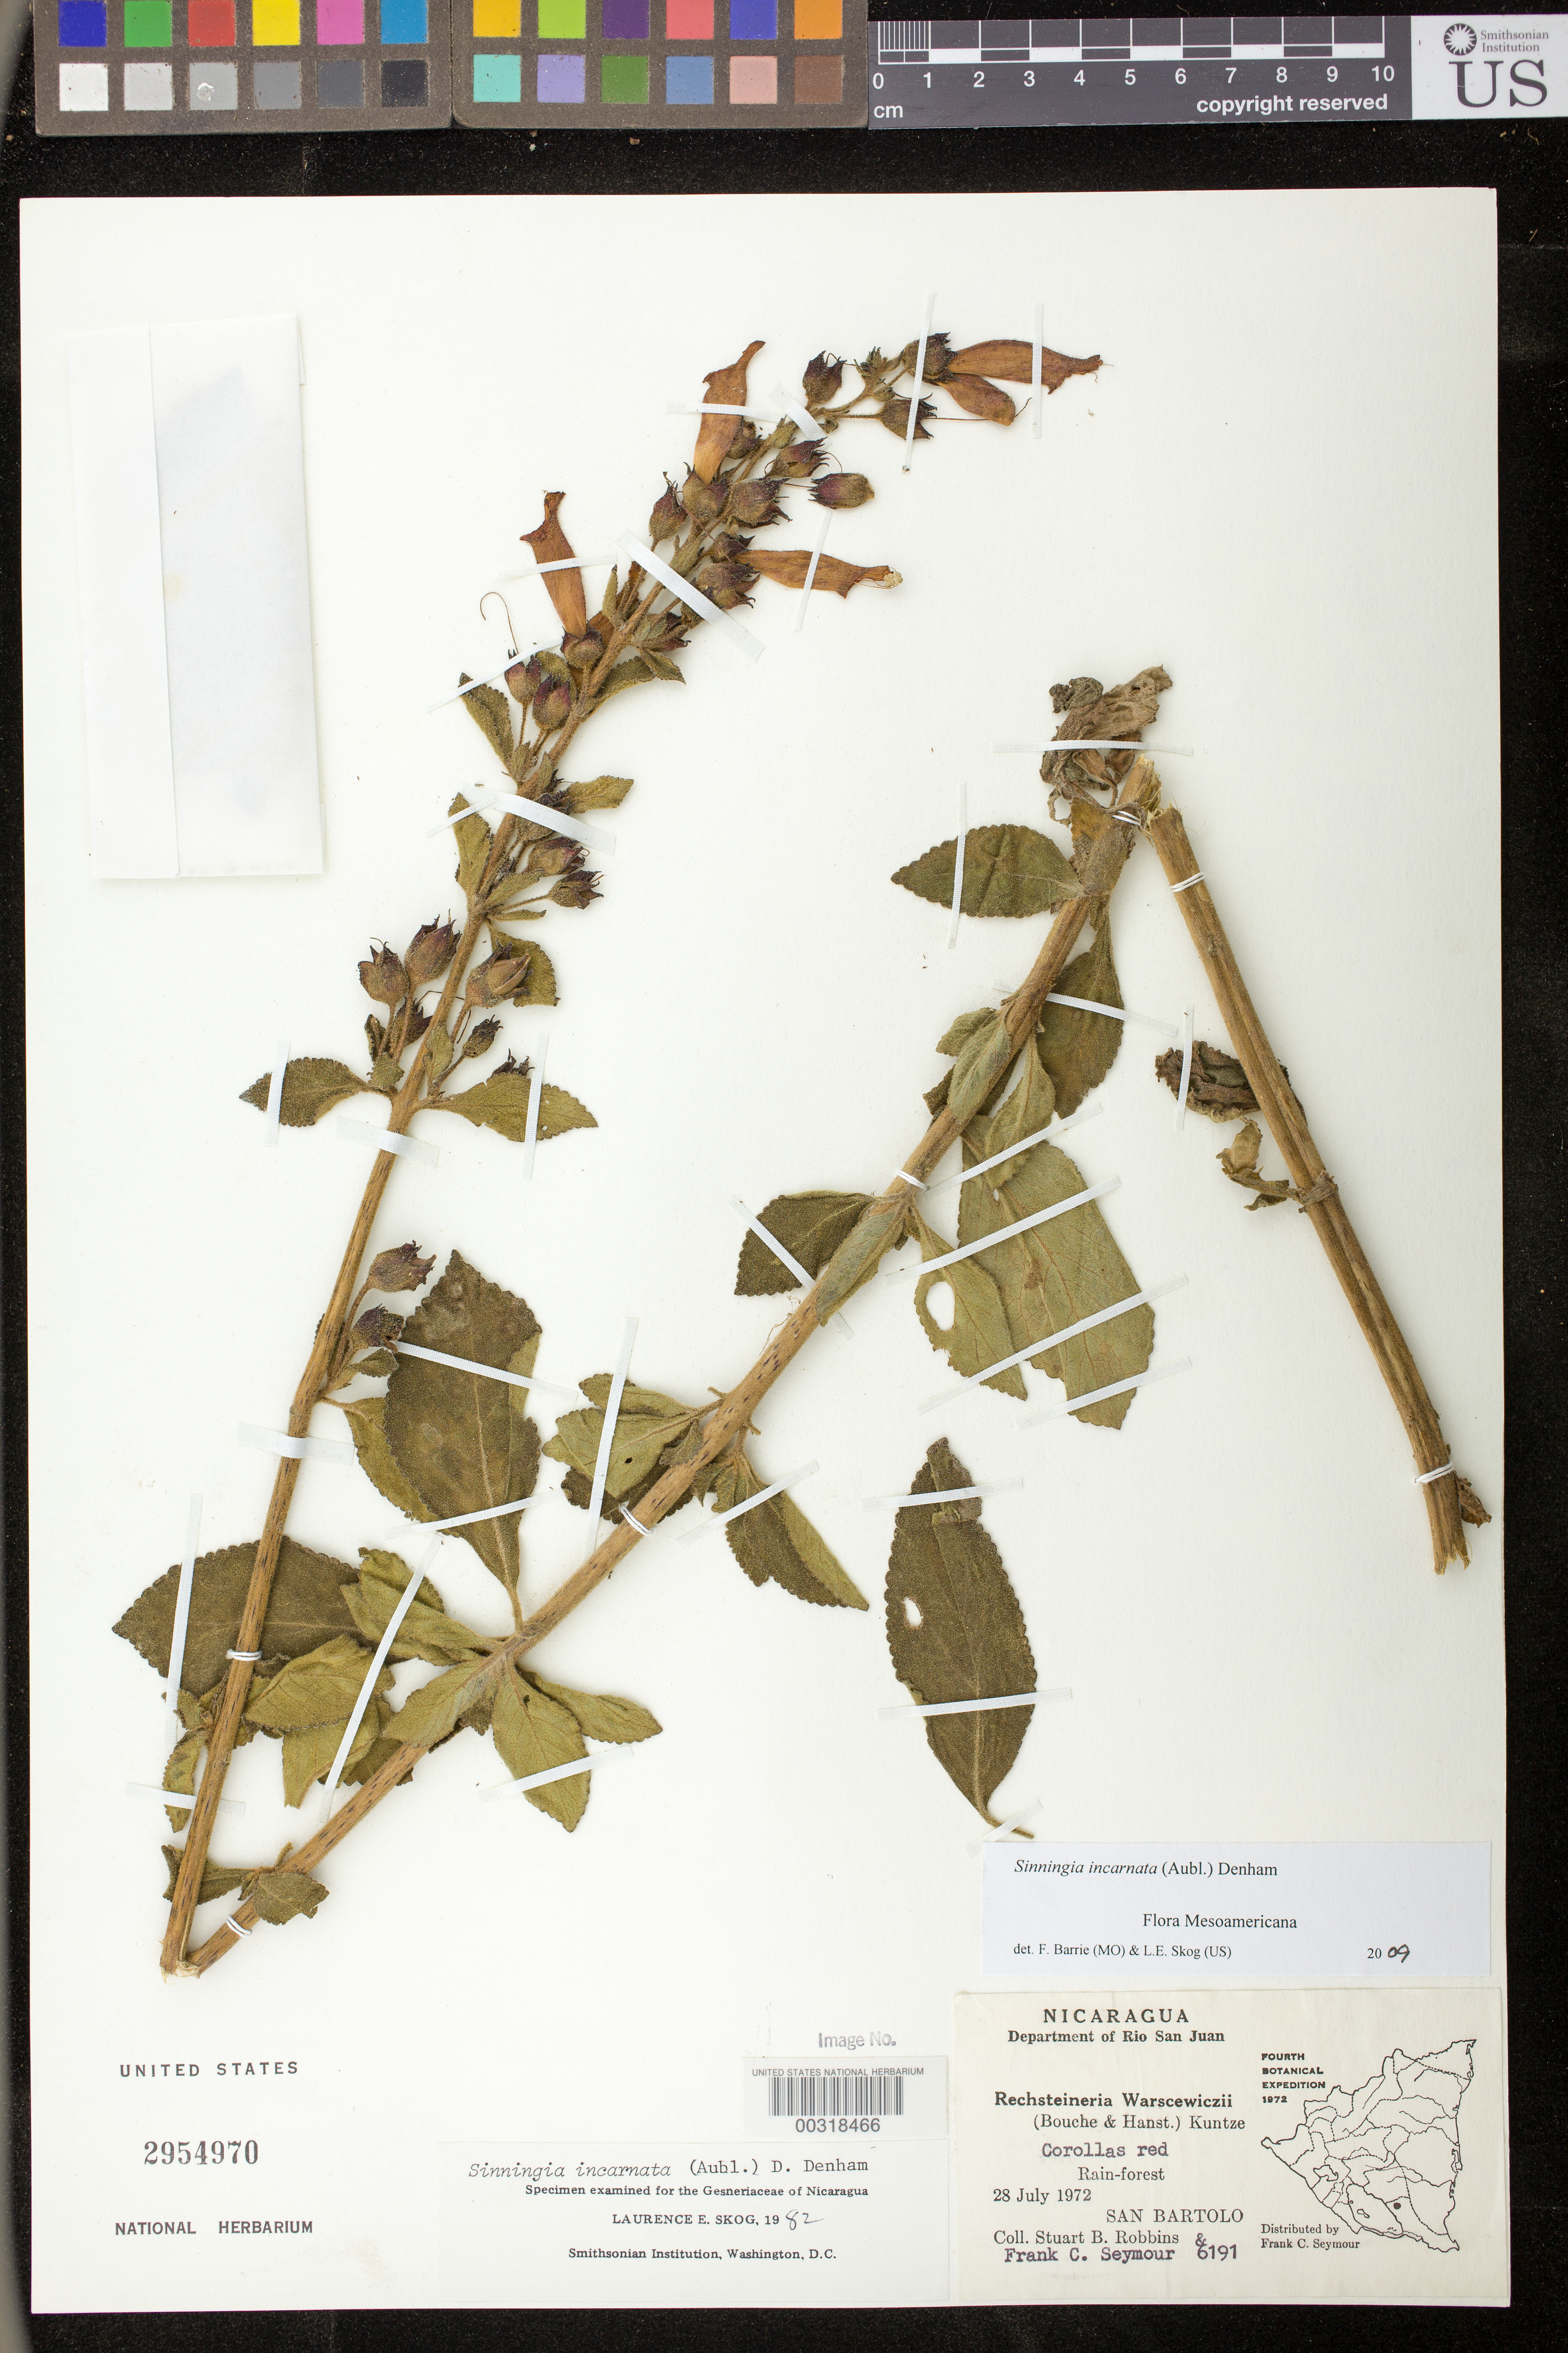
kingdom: Plantae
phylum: Tracheophyta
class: Magnoliopsida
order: Lamiales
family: Gesneriaceae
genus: Sinningia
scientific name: Sinningia incarnata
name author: (Aubl.) D.L. Denham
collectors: S. B. Robbins & F. C. Seymour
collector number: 6191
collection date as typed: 28 Jul 1972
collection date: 1972-07-28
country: Nicaragua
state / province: Rio San Juan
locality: San Bartolo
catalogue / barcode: US 2954970